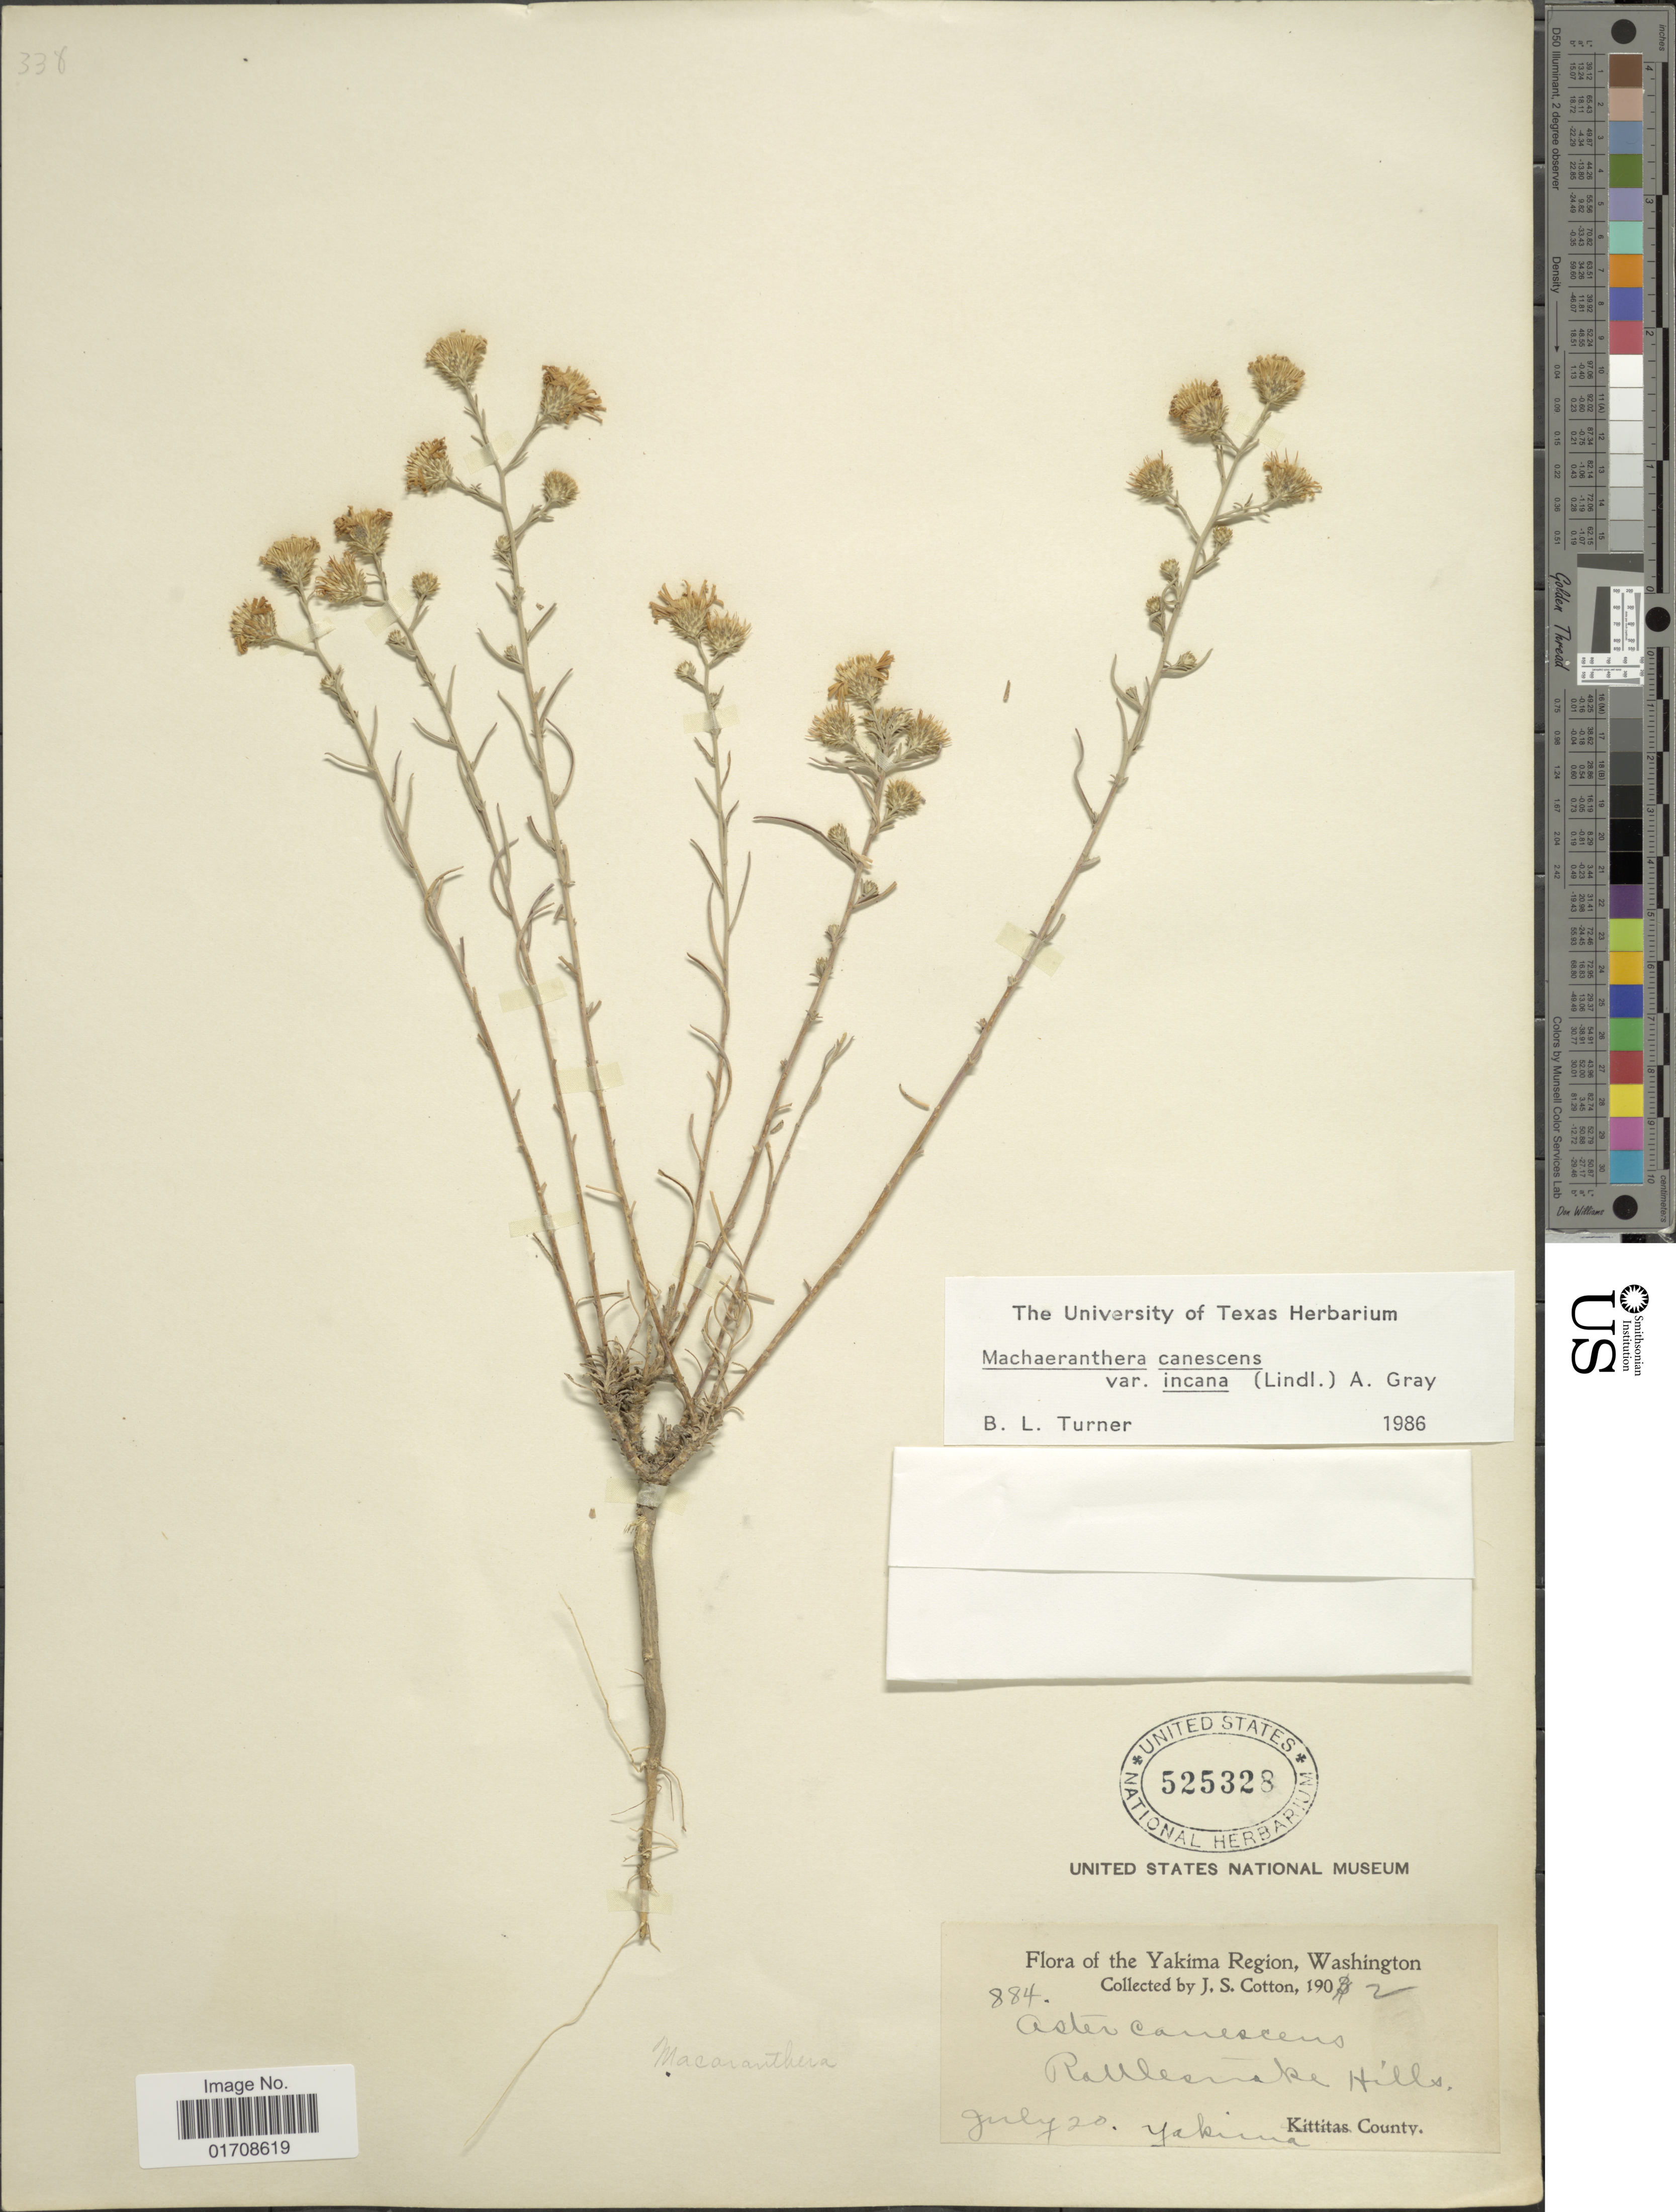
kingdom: Plantae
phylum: Tracheophyta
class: Magnoliopsida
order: Asterales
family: Asteraceae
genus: Machaeranthera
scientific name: Machaeranthera canescens var. incana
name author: (Lindl.) A. Gray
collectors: J. S. Cotton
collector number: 884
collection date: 1902-07-20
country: United States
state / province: Washington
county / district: Yakima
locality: Yakima Region,Rattlesnake Hills, Yakima County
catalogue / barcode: US 525328